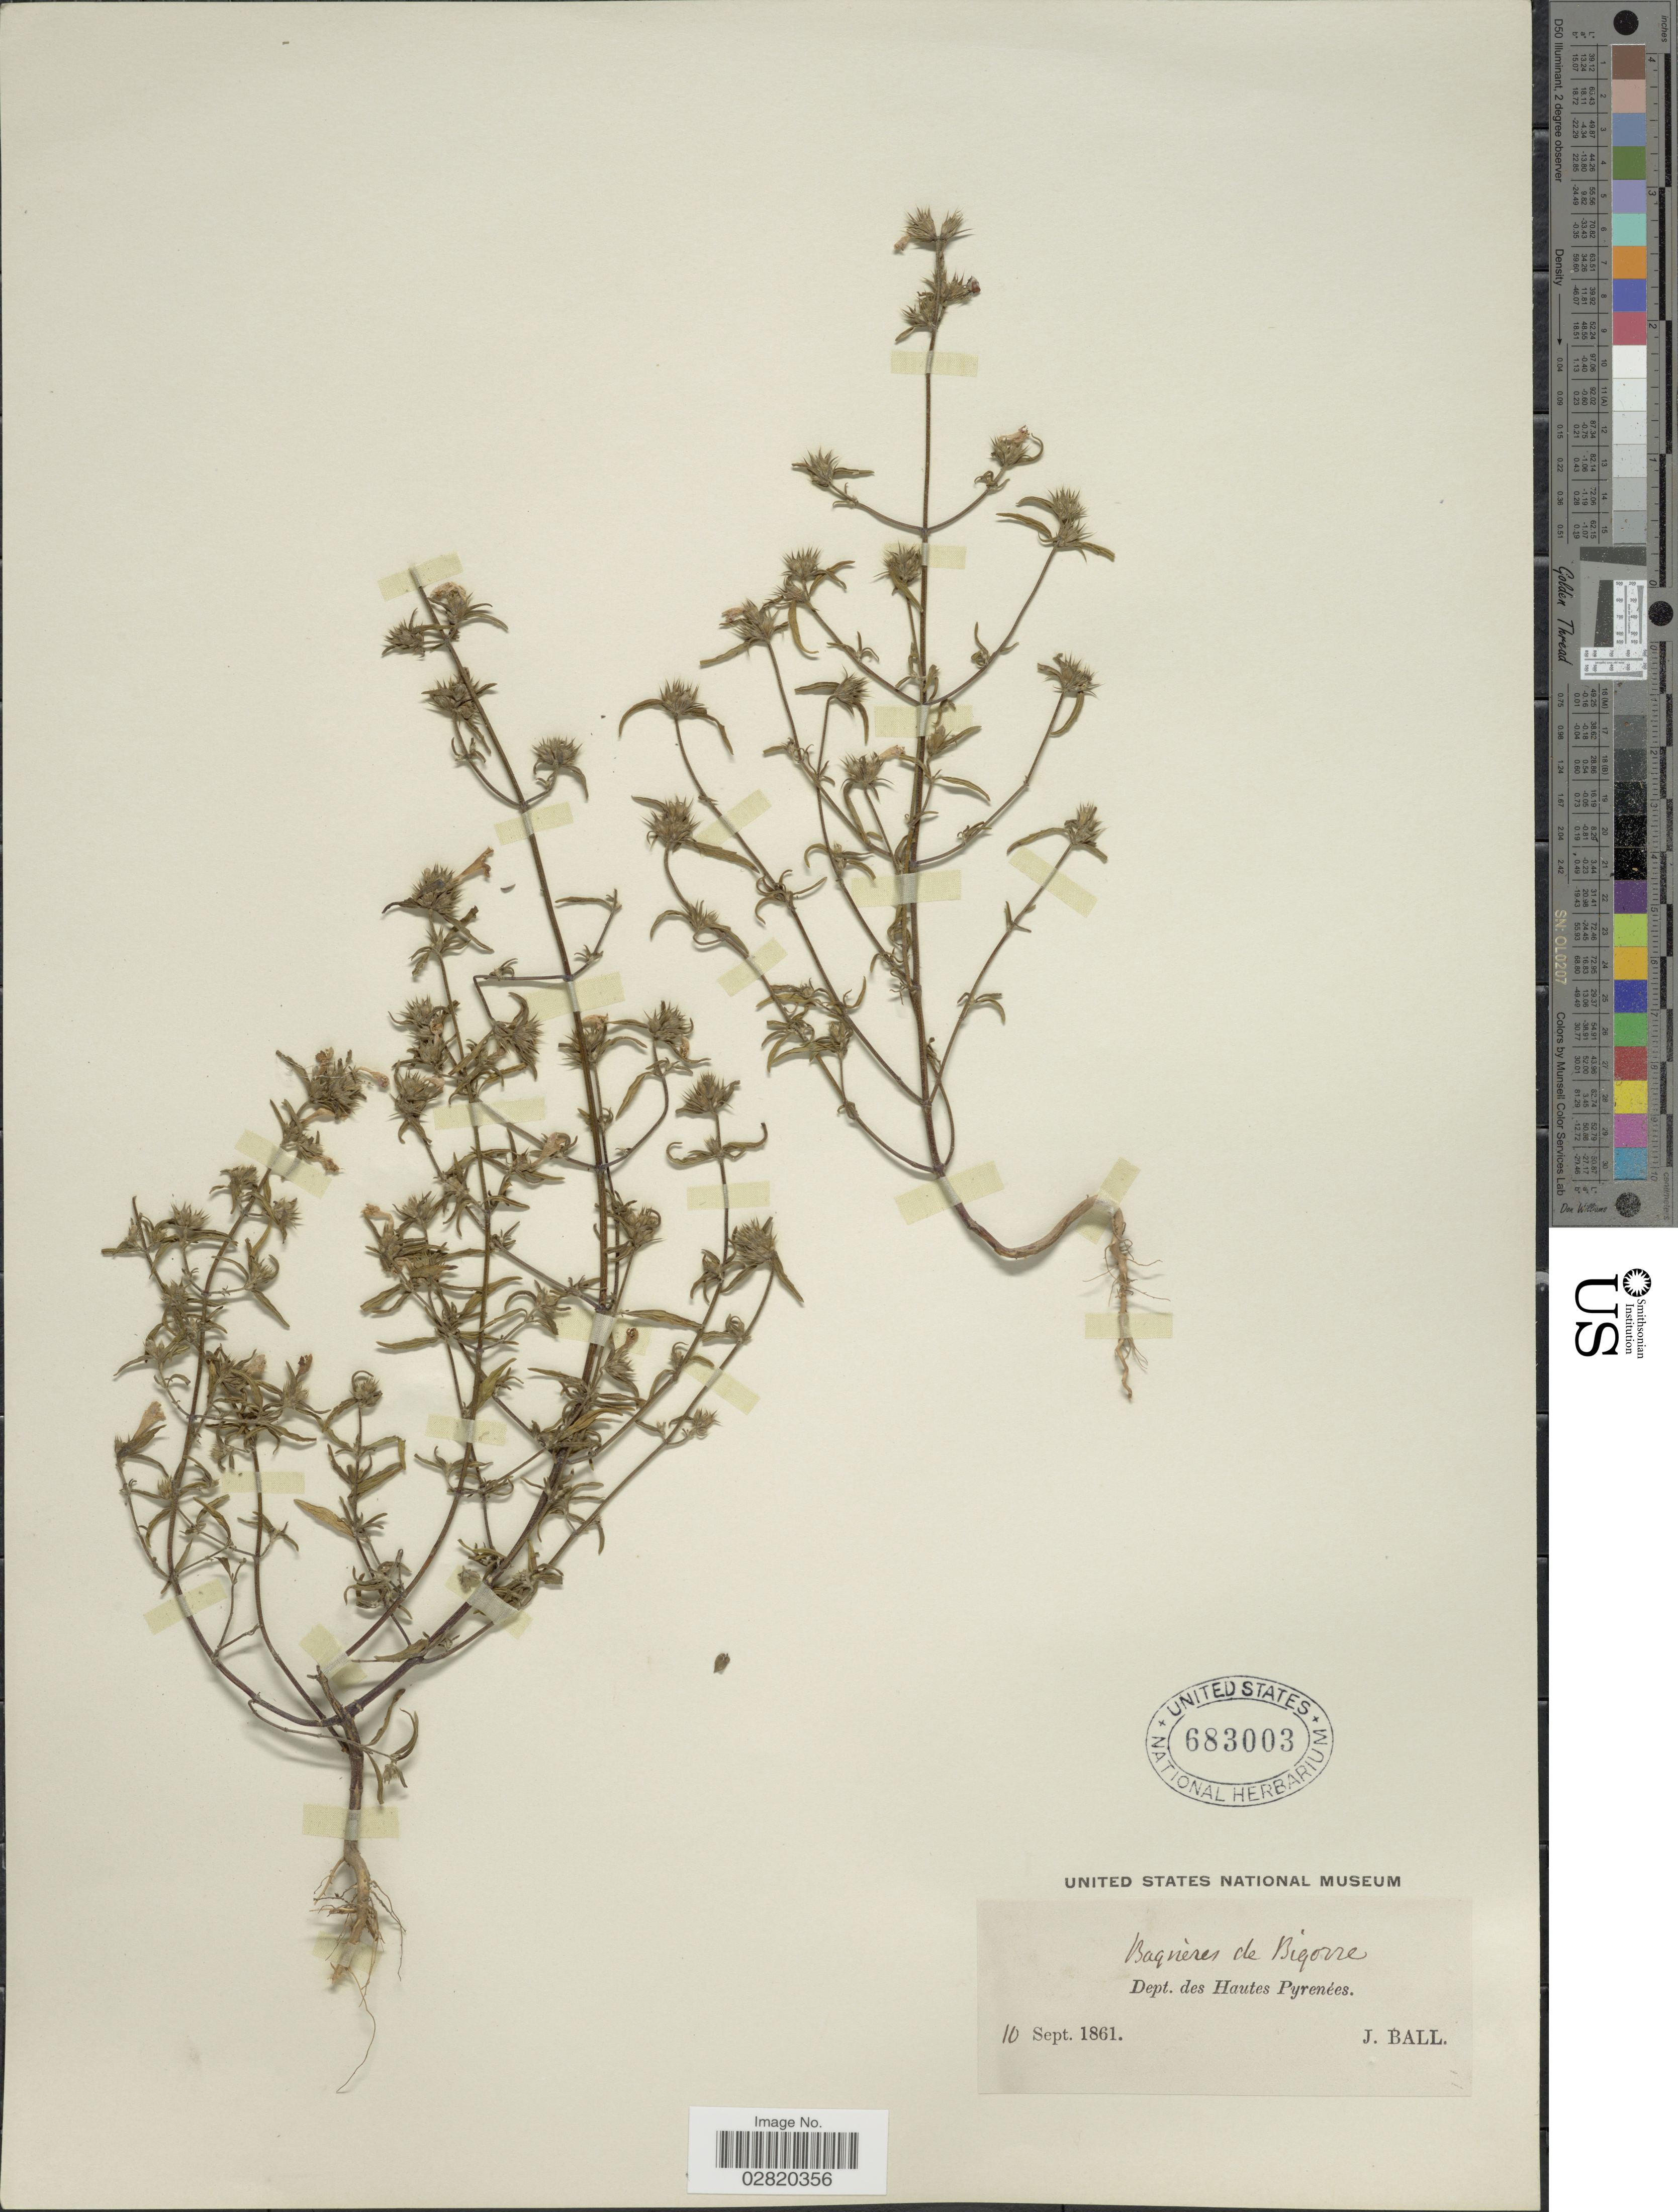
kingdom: Plantae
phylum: Tracheophyta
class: Magnoliopsida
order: Lamiales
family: Lamiaceae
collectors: J. Ball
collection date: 1861-09-10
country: France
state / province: Occitanie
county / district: Hautes-Pyrénées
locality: Bagnères de Bigorre. Dept. des Hautes Pyrenées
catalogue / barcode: US 683003